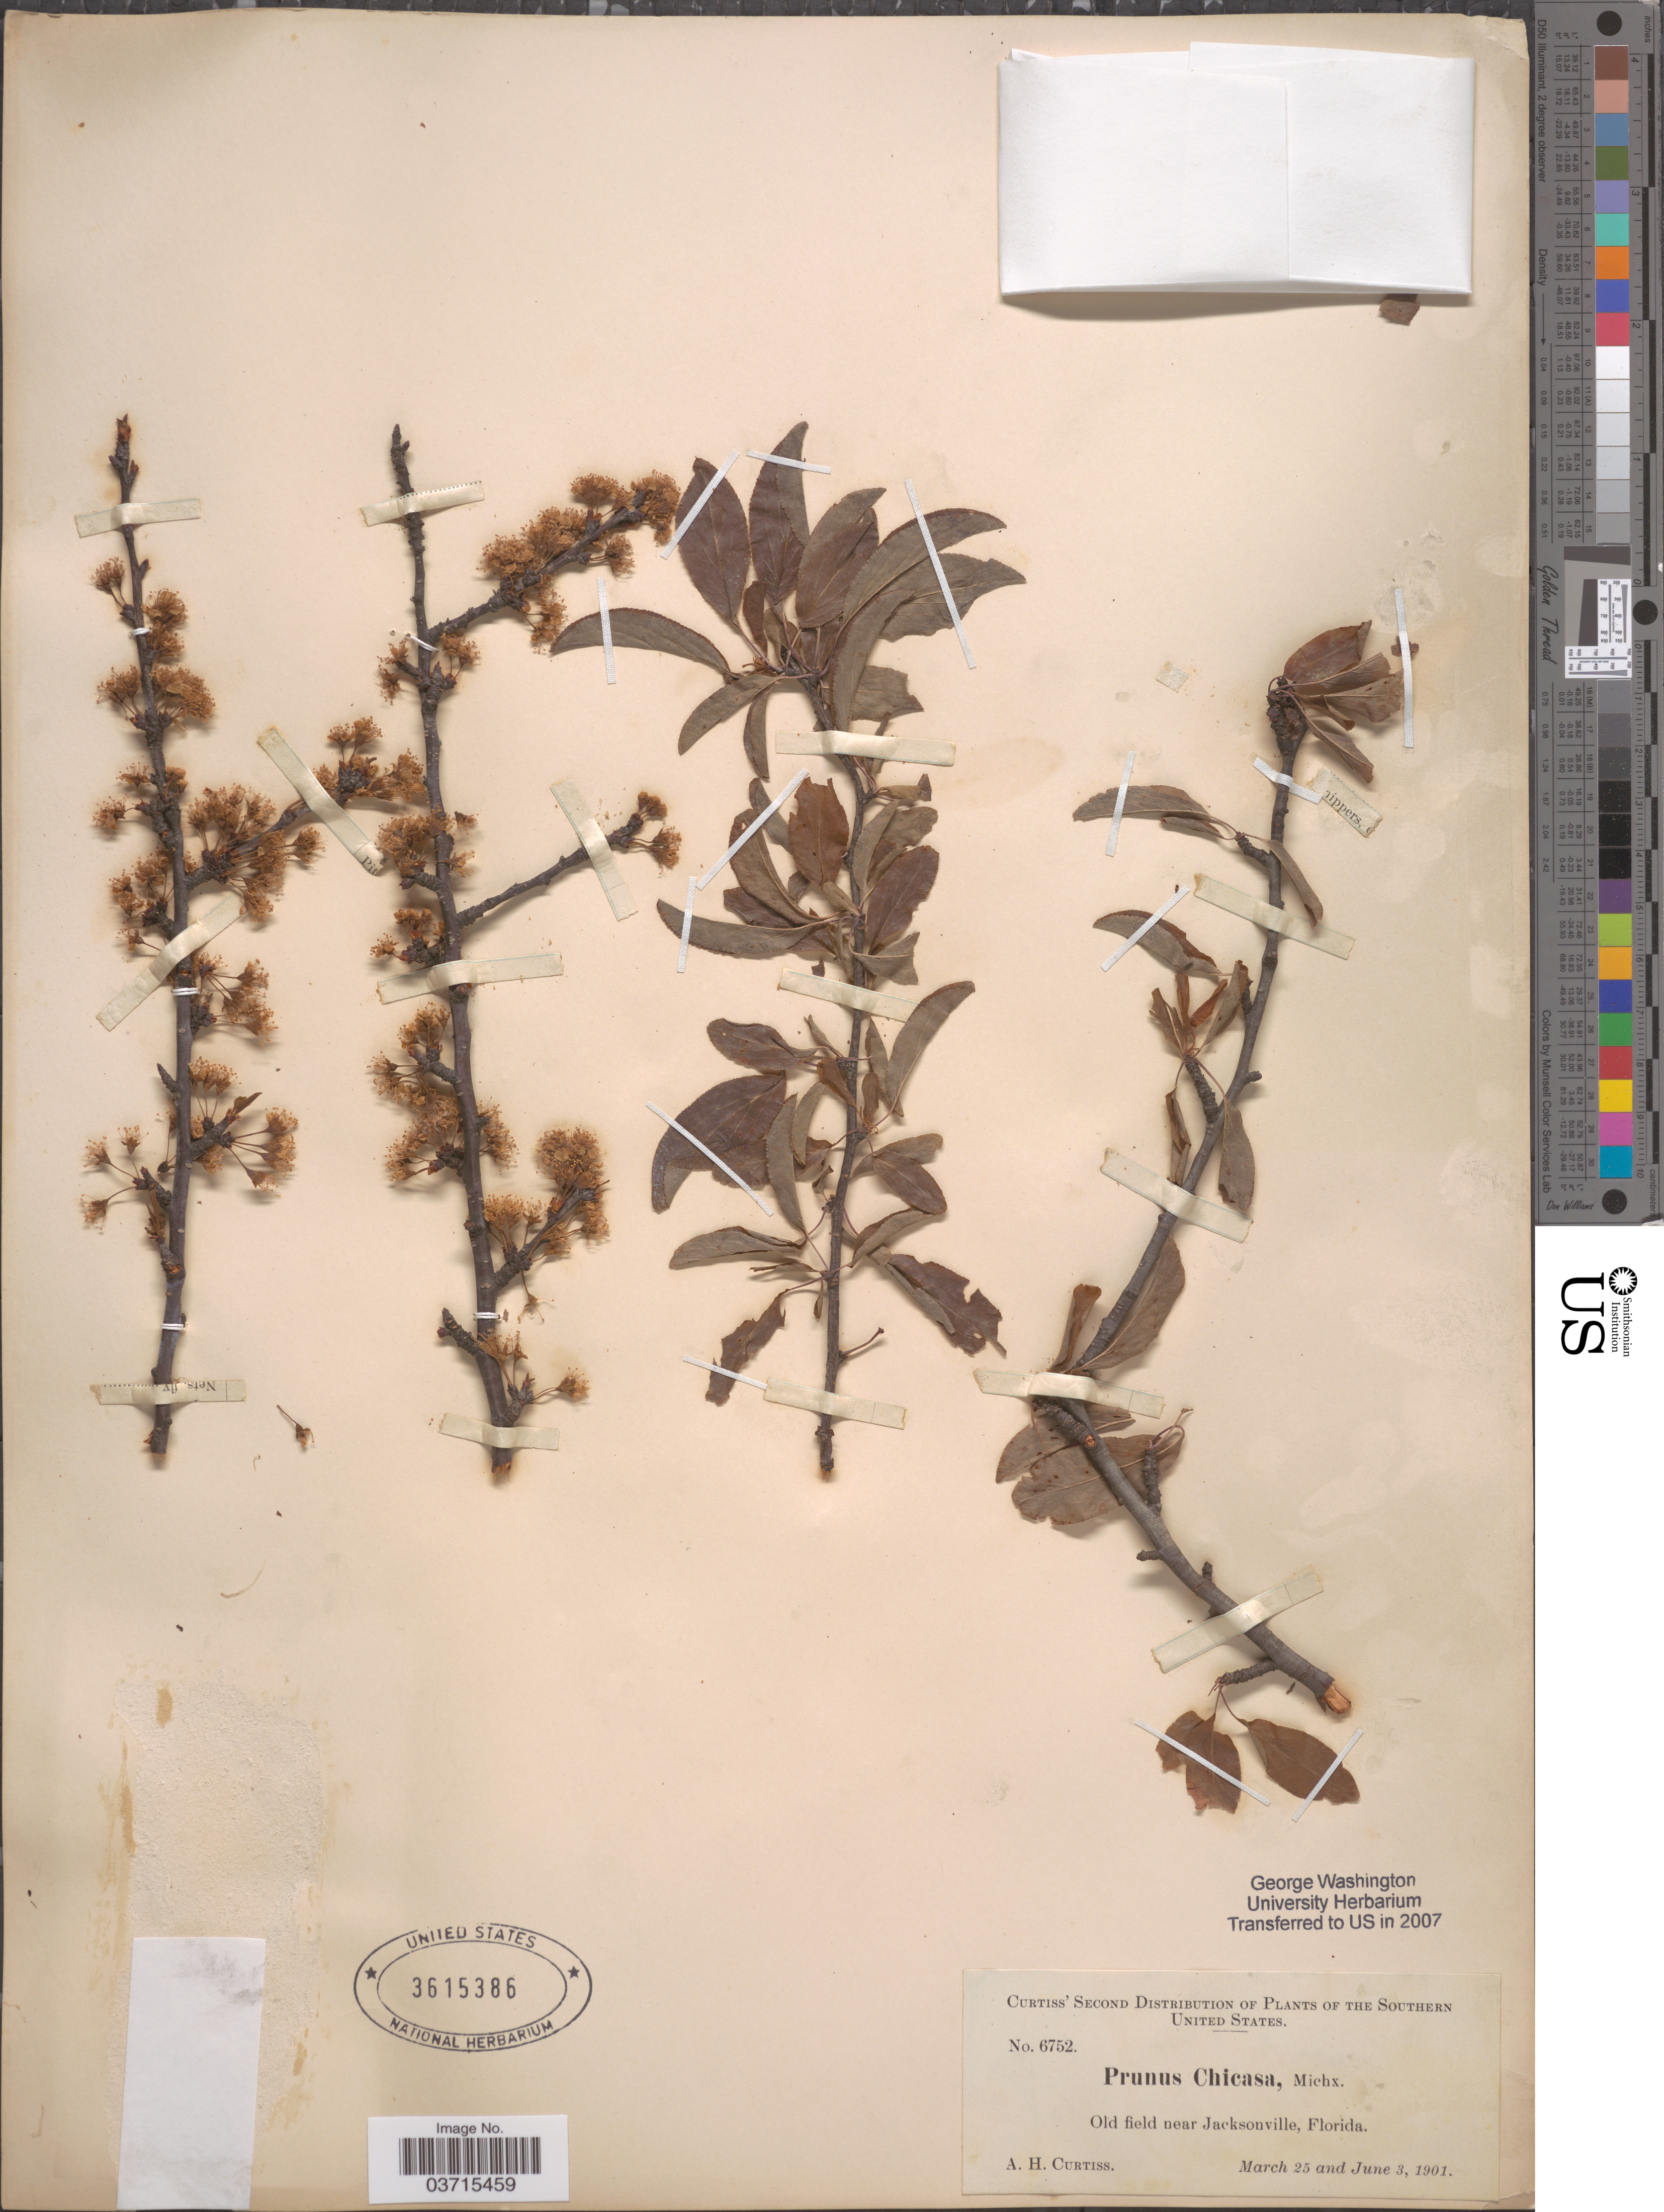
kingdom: Plantae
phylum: Tracheophyta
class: Magnoliopsida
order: Rosales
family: Rosaceae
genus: Prunus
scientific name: Prunus chicasa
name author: Michx.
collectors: A. H. Curtiss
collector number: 6752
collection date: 1901-03-25/1901-06-03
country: United States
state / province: Florida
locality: The Southern United States. Old field near Jacksonville.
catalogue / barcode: US 3615386